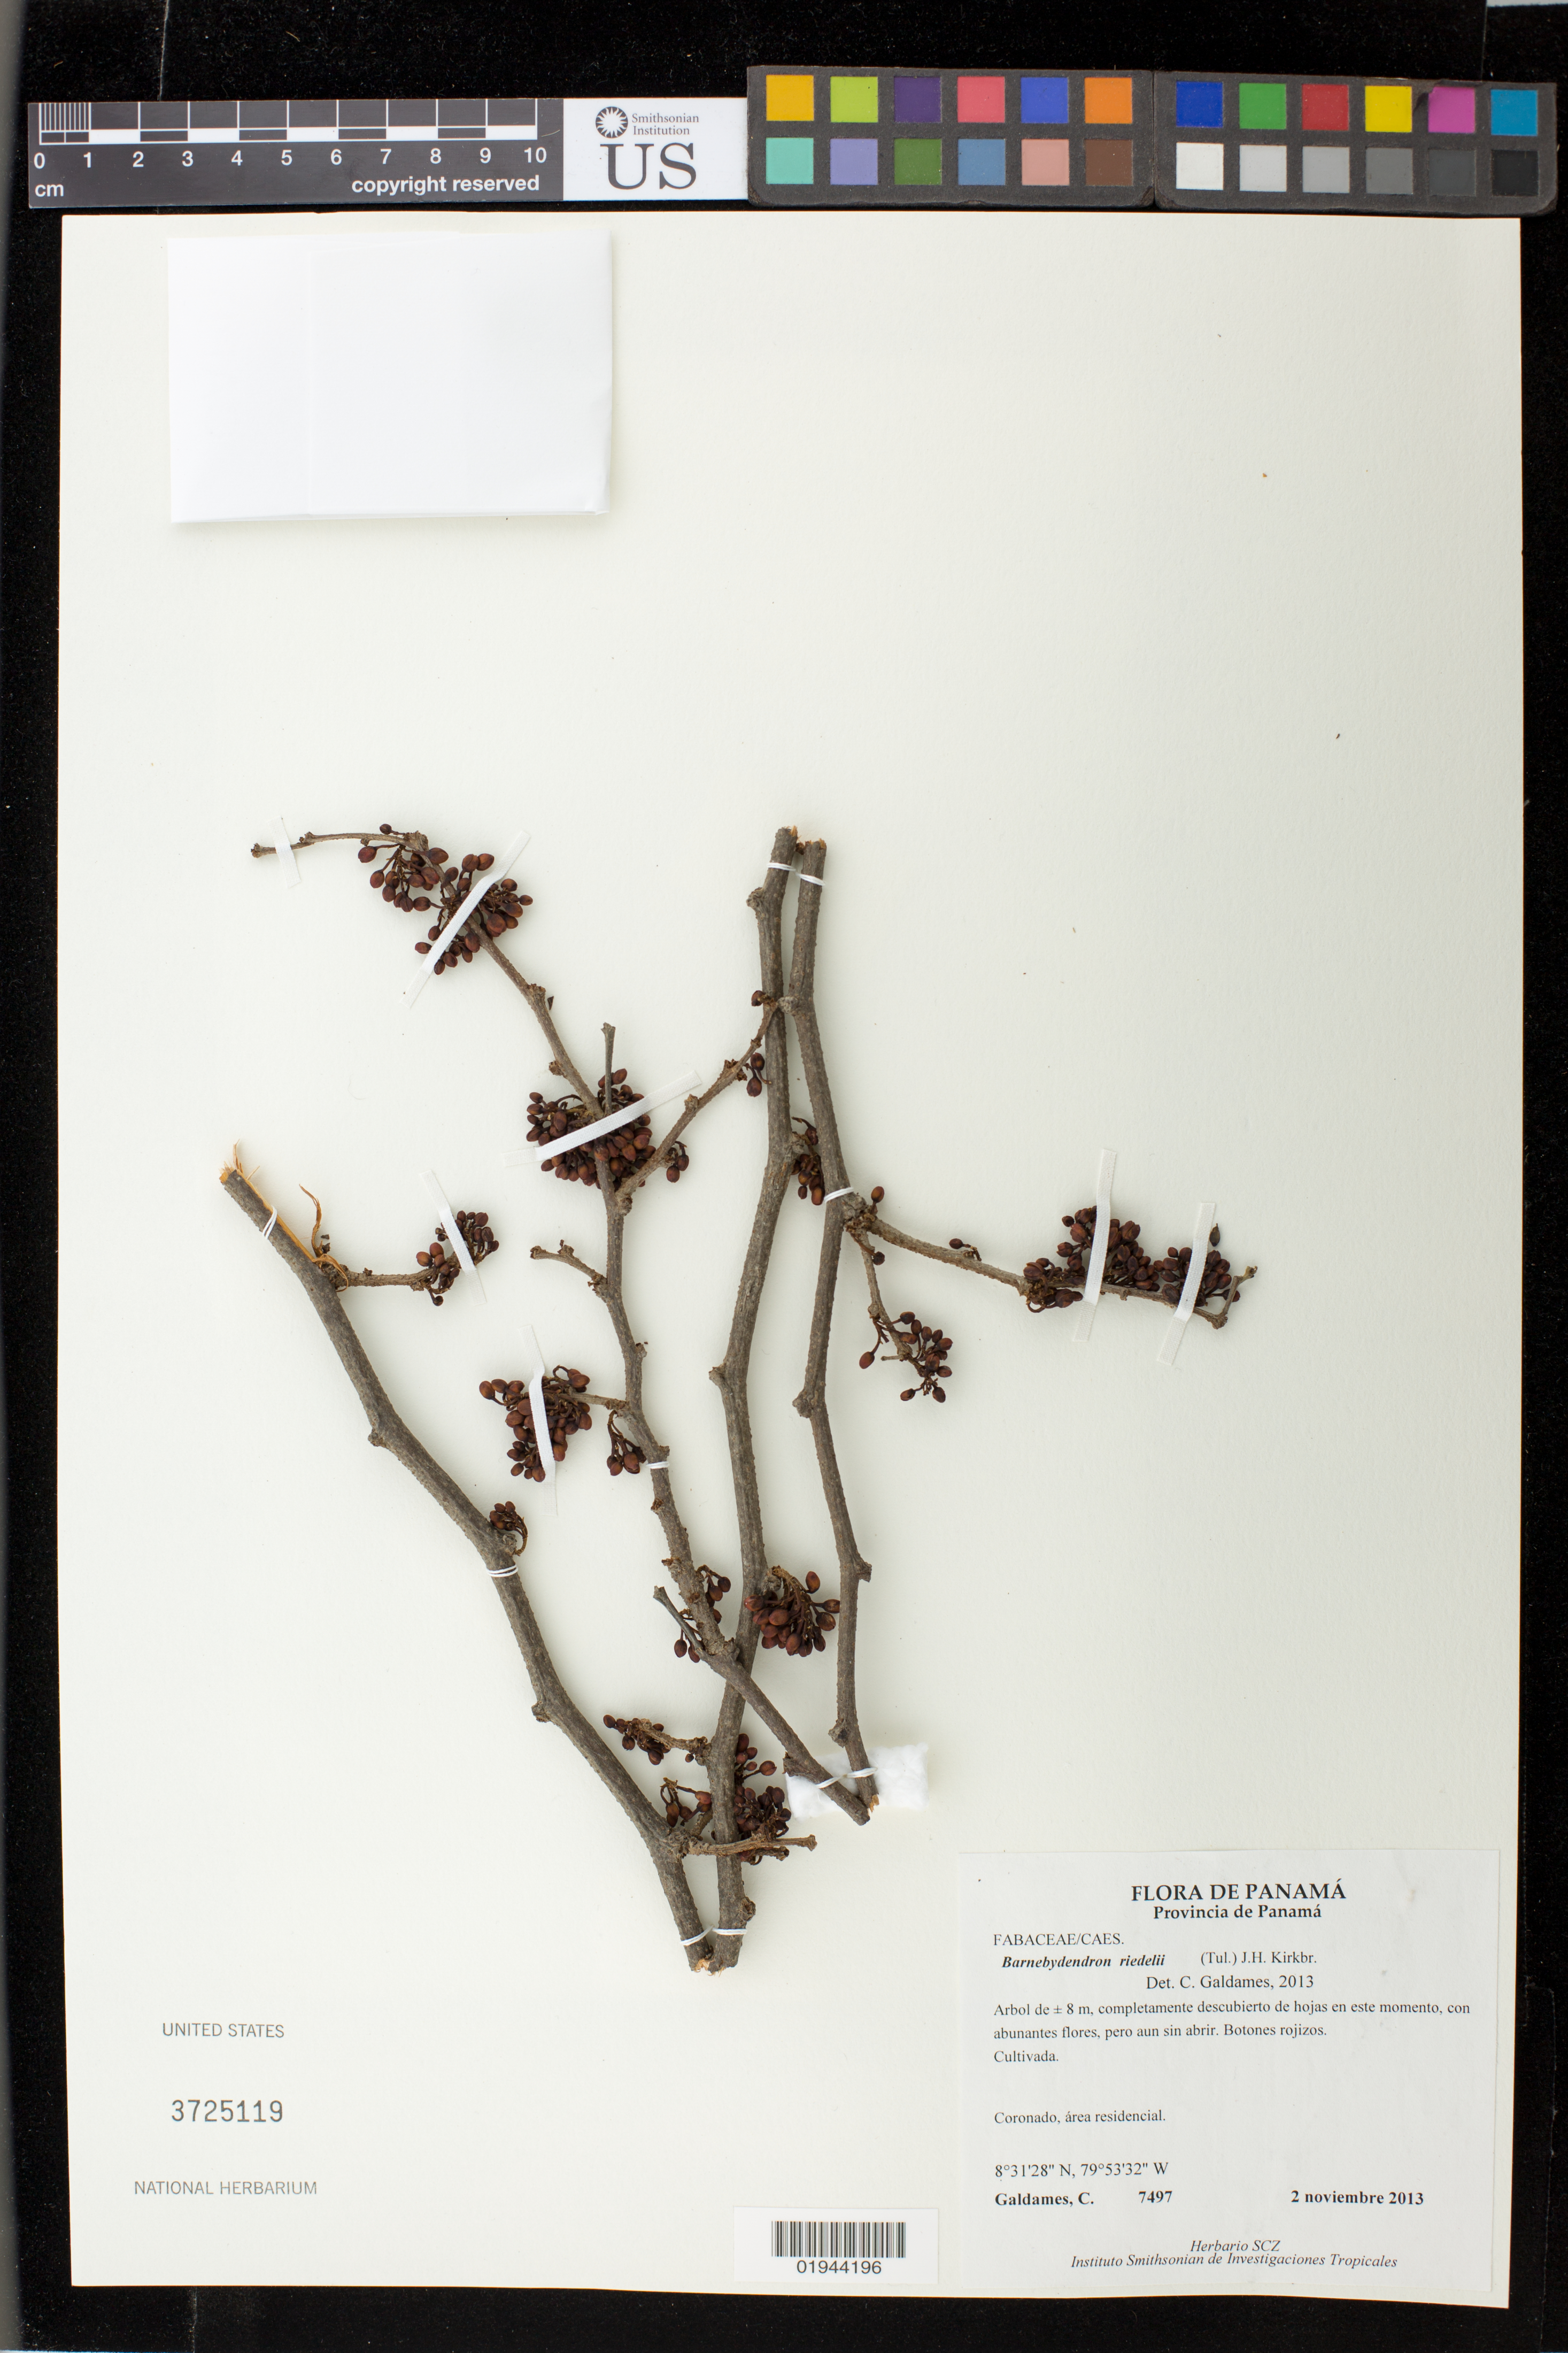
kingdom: Plantae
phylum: Tracheophyta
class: Magnoliopsida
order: Fabales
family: Fabaceae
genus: Barnebydendron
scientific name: Barnebydendron riedelii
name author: (Tul.) J.H. Kirkbr.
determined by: Galdames, C.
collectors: C. Galdames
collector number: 7497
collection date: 2013-11-02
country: Panama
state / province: Panamá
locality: Coronado, area residencial.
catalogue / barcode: US 3725119